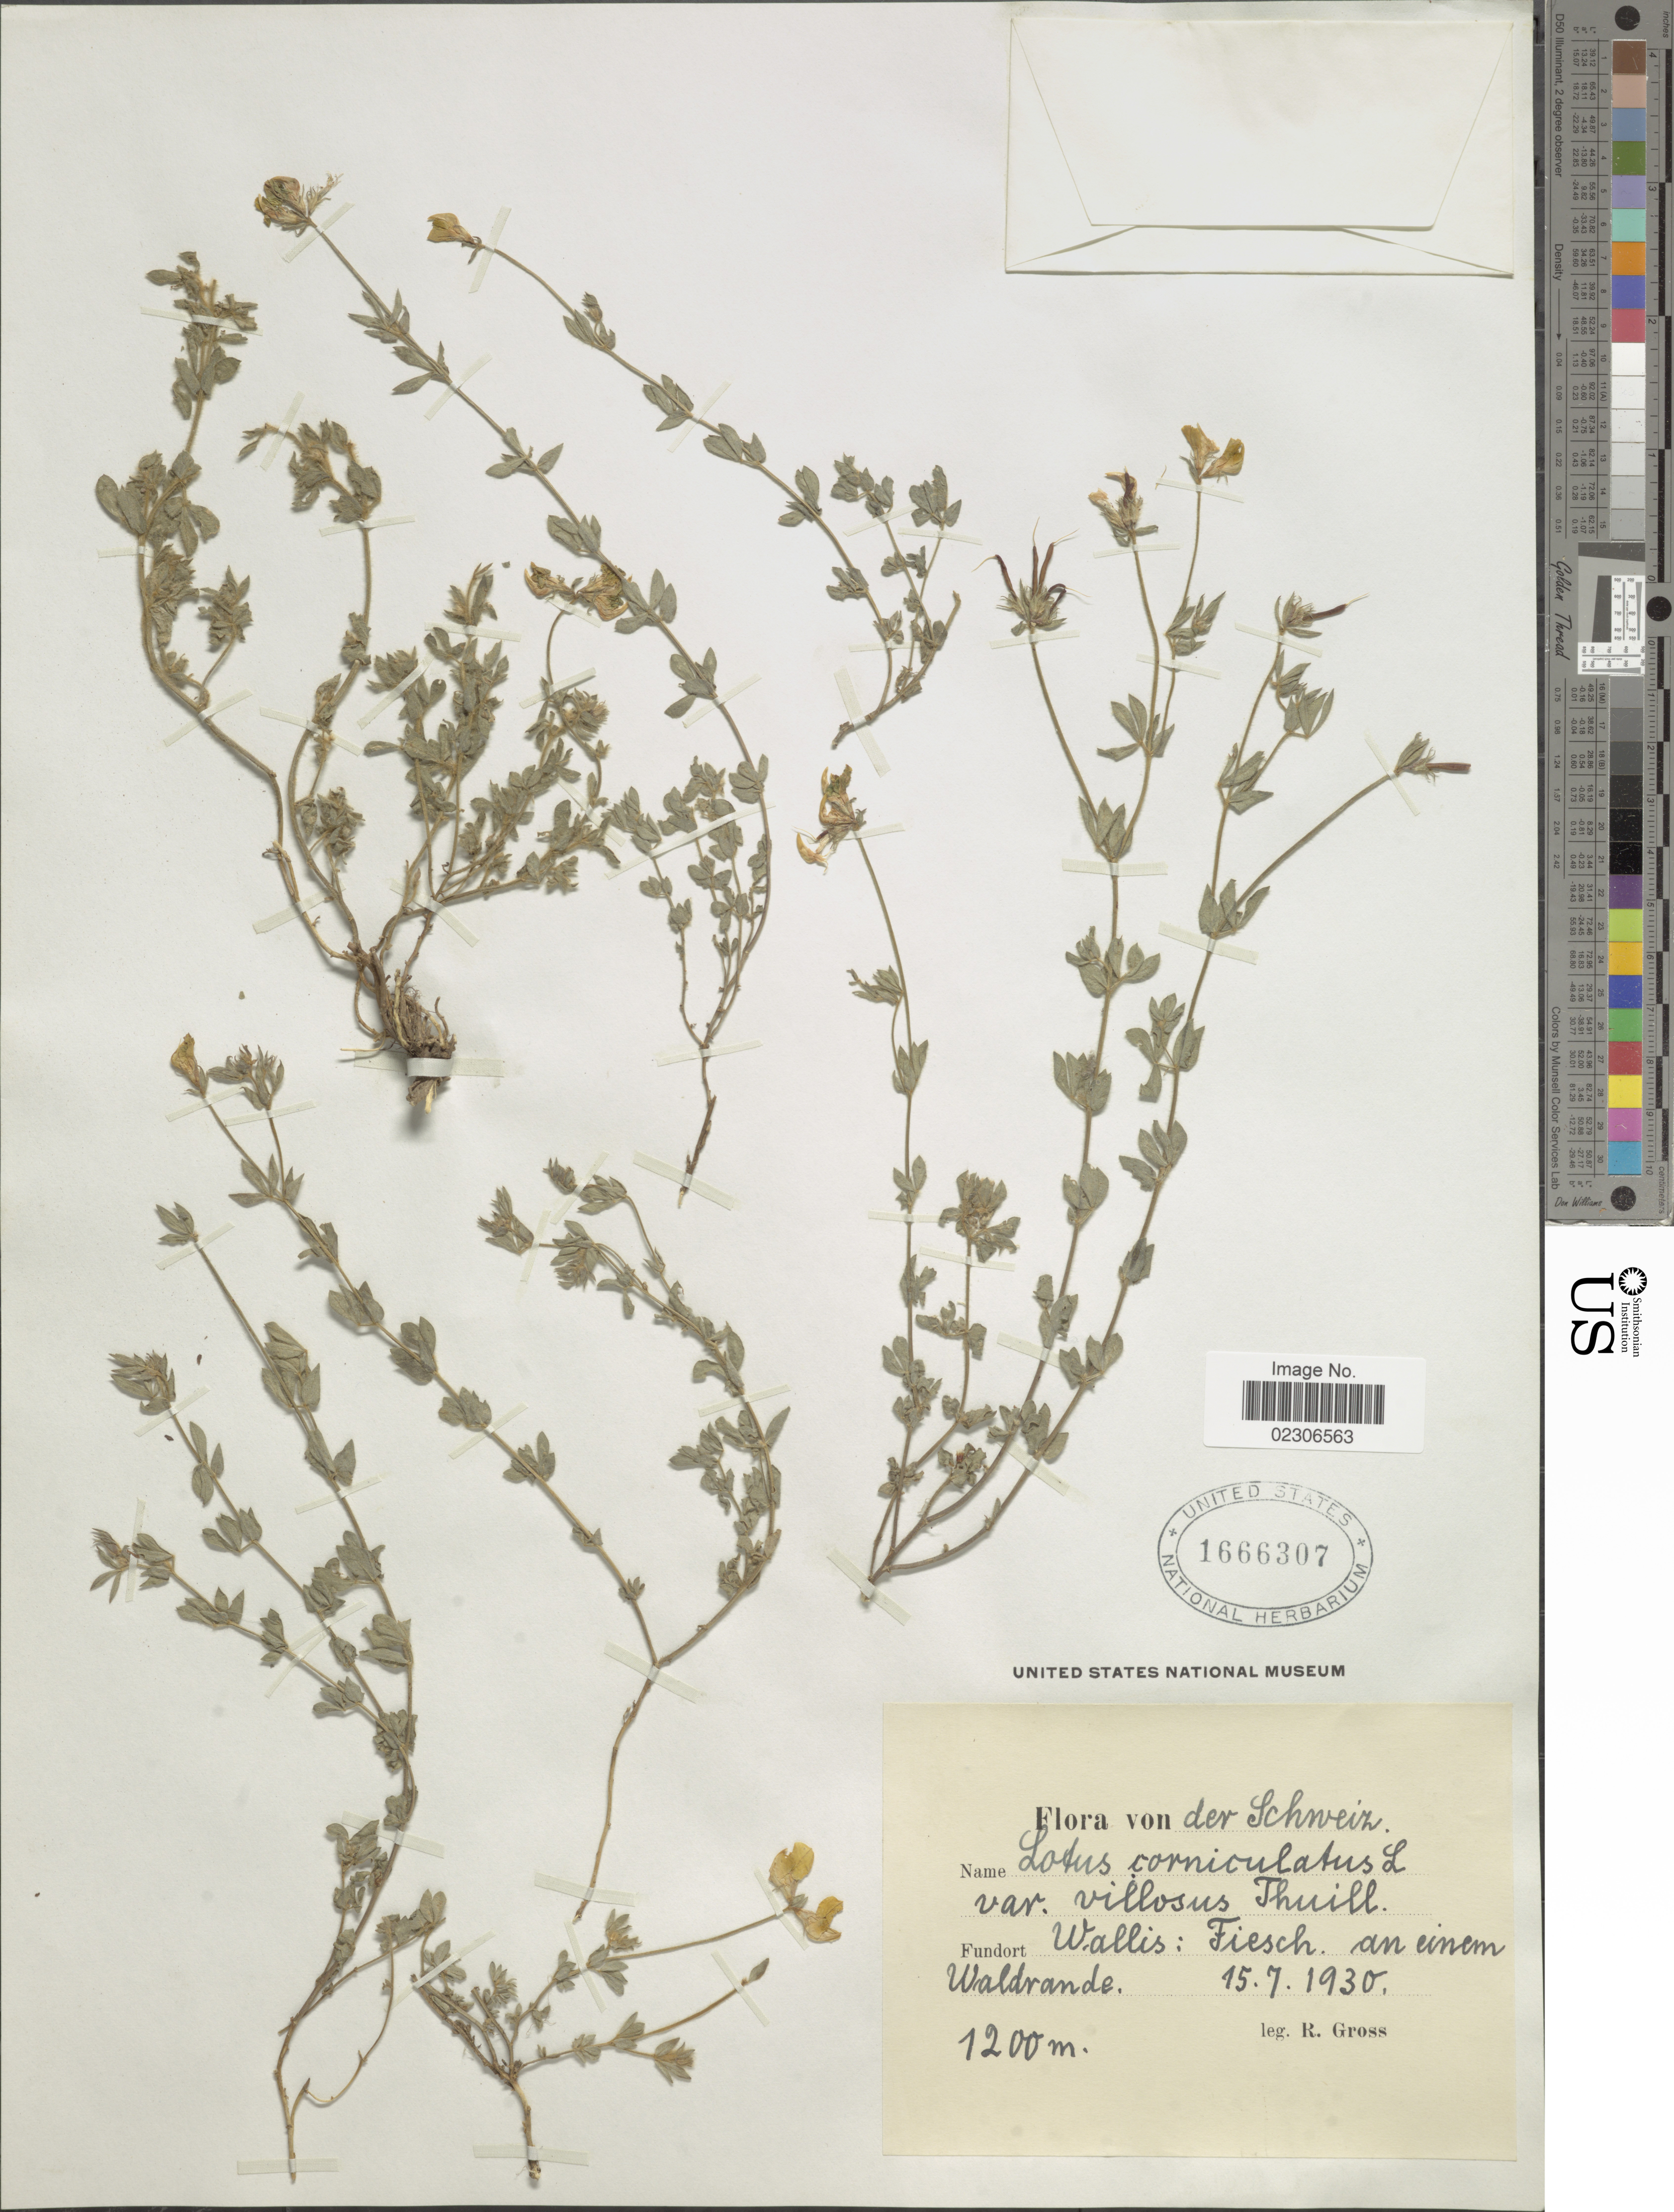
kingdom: Plantae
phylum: Tracheophyta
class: Magnoliopsida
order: Fabales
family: Fabaceae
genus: Lotus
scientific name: Lotus corniculatus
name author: L.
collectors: R. Gross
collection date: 1930-07-15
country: Switzerland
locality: Wallis: Fiesch. an einem Waldrande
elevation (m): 1200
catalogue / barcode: US 1666307